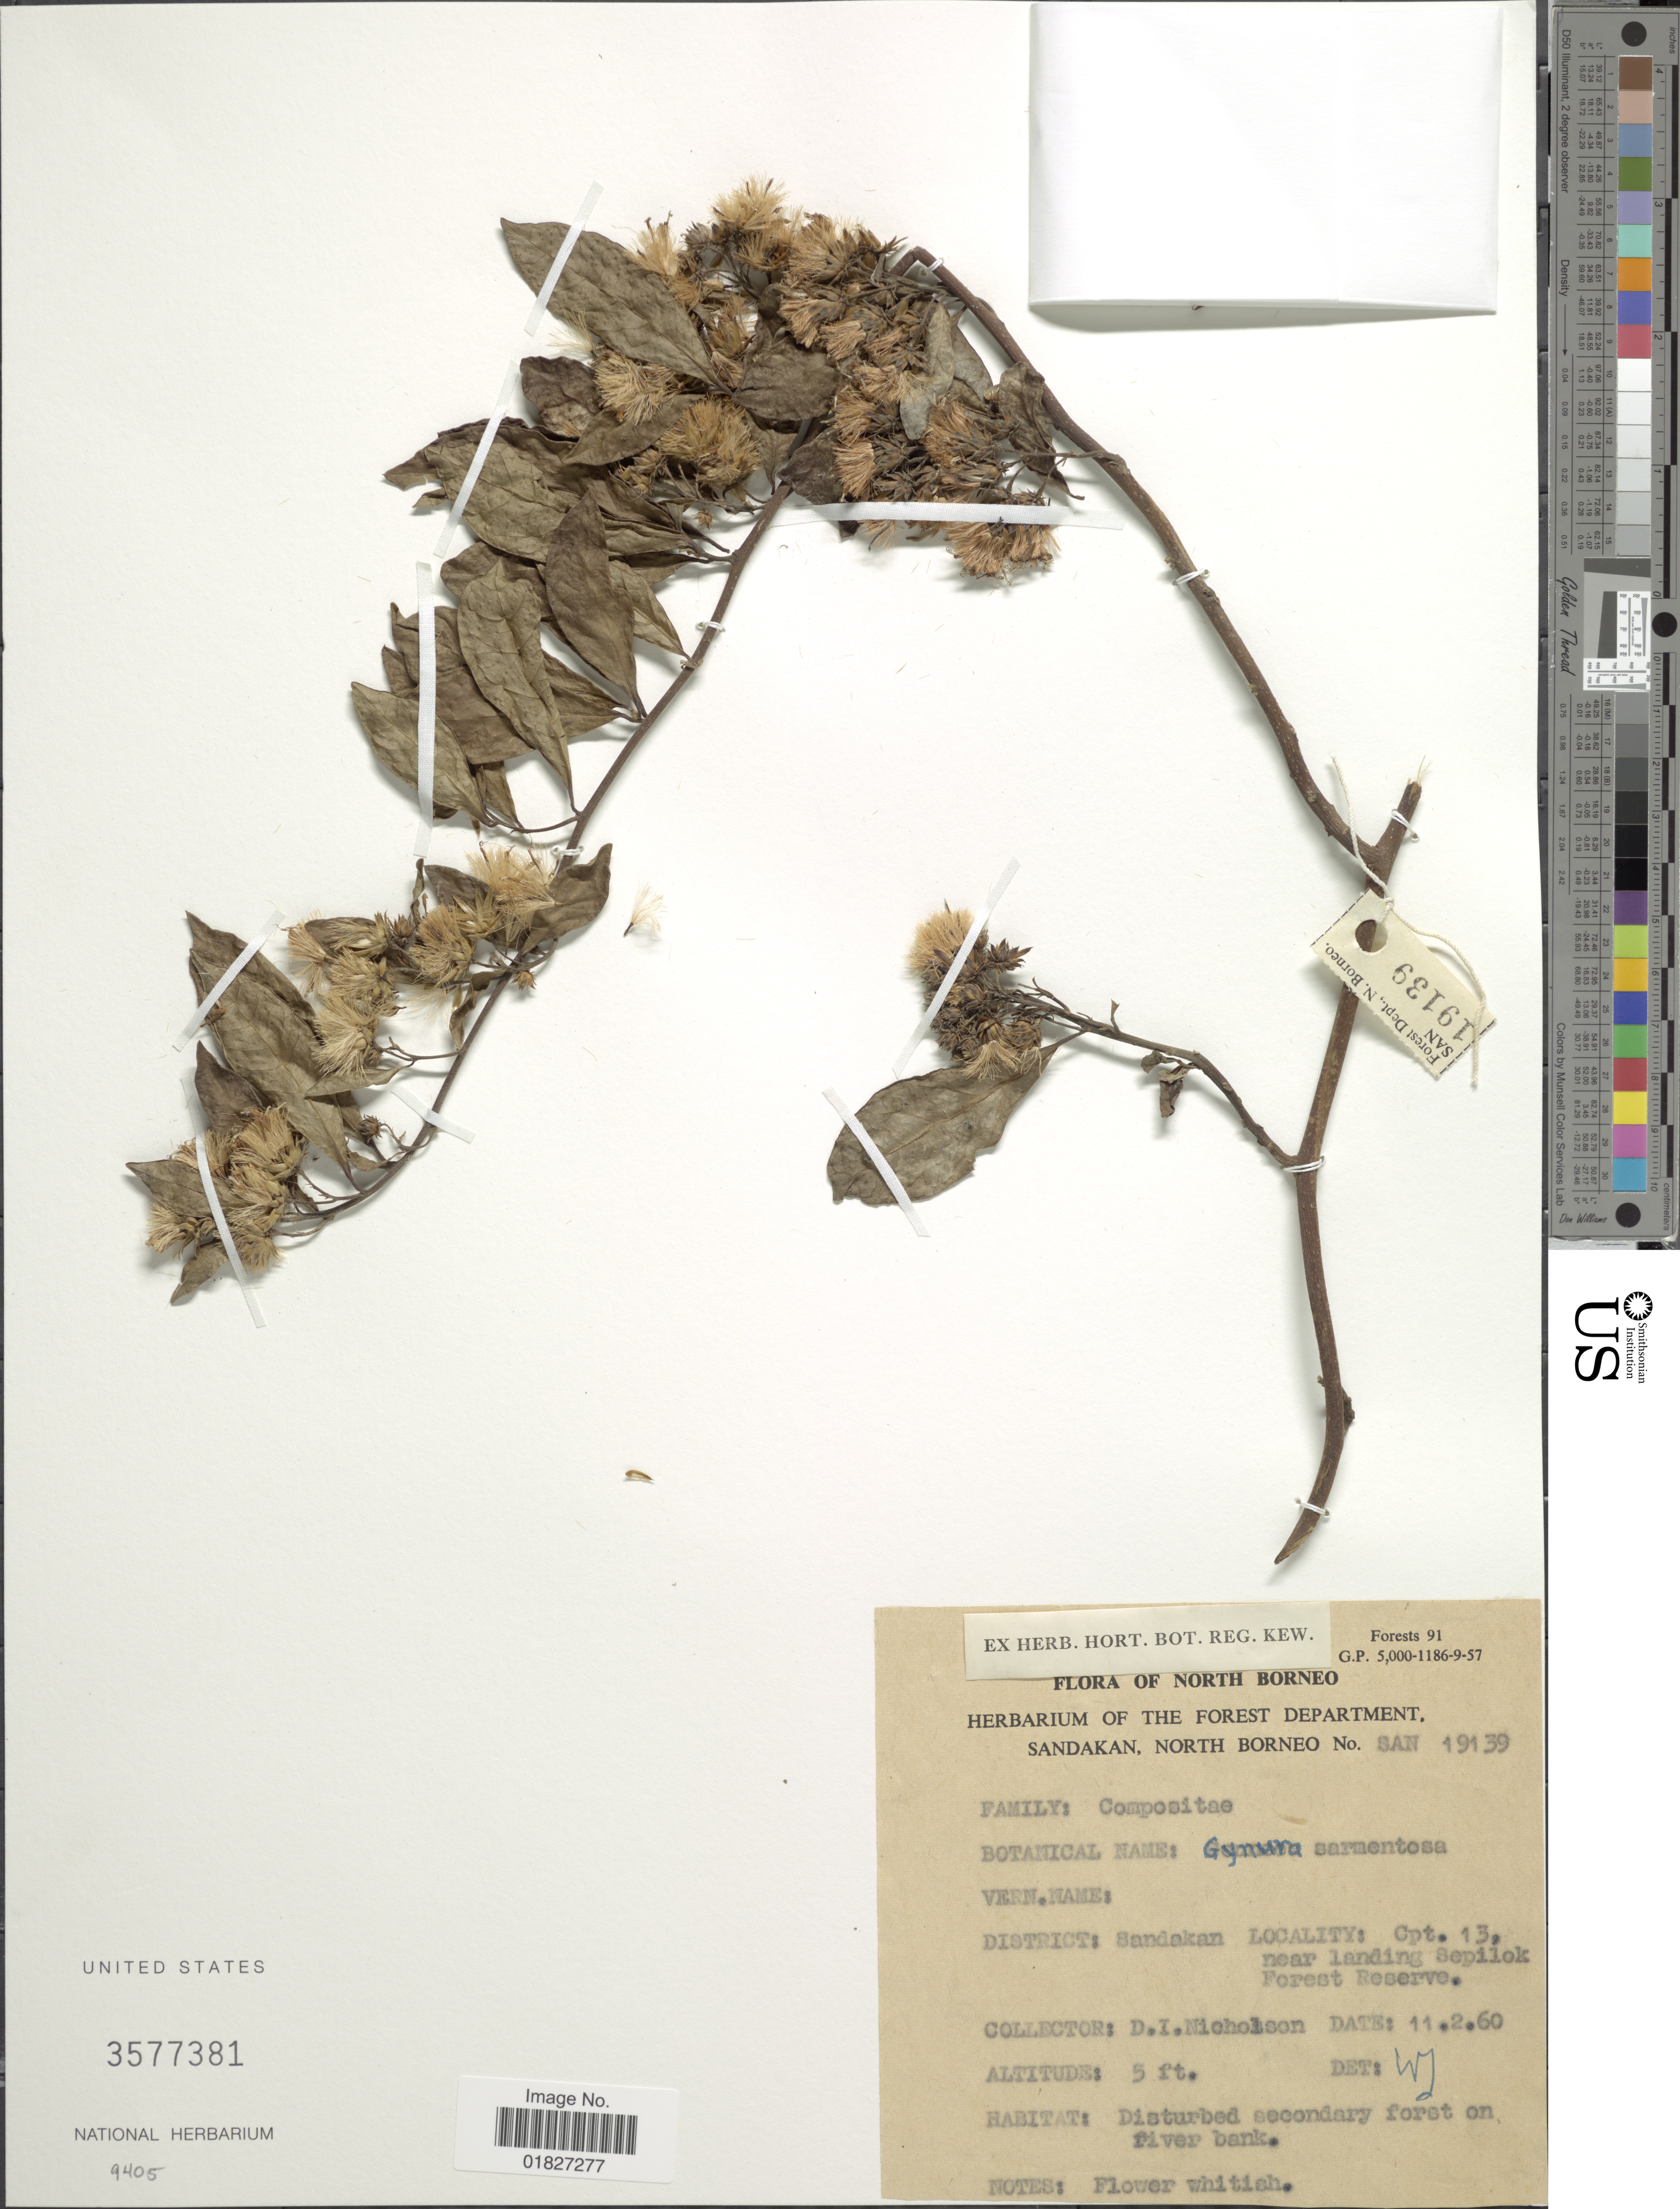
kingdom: Plantae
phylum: Tracheophyta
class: Magnoliopsida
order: Asterales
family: Asteraceae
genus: Gynura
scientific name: Gynura procumbens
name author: (Lour.) Merr.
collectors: D. Nicholson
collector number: SAN19139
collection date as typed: Transcribed d/m/y: 11/2/60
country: Malaysia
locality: North Borneo, District Sandakan, Cpt. 13, near landing Sepilok Forest Reserve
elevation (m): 2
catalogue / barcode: US 3577381